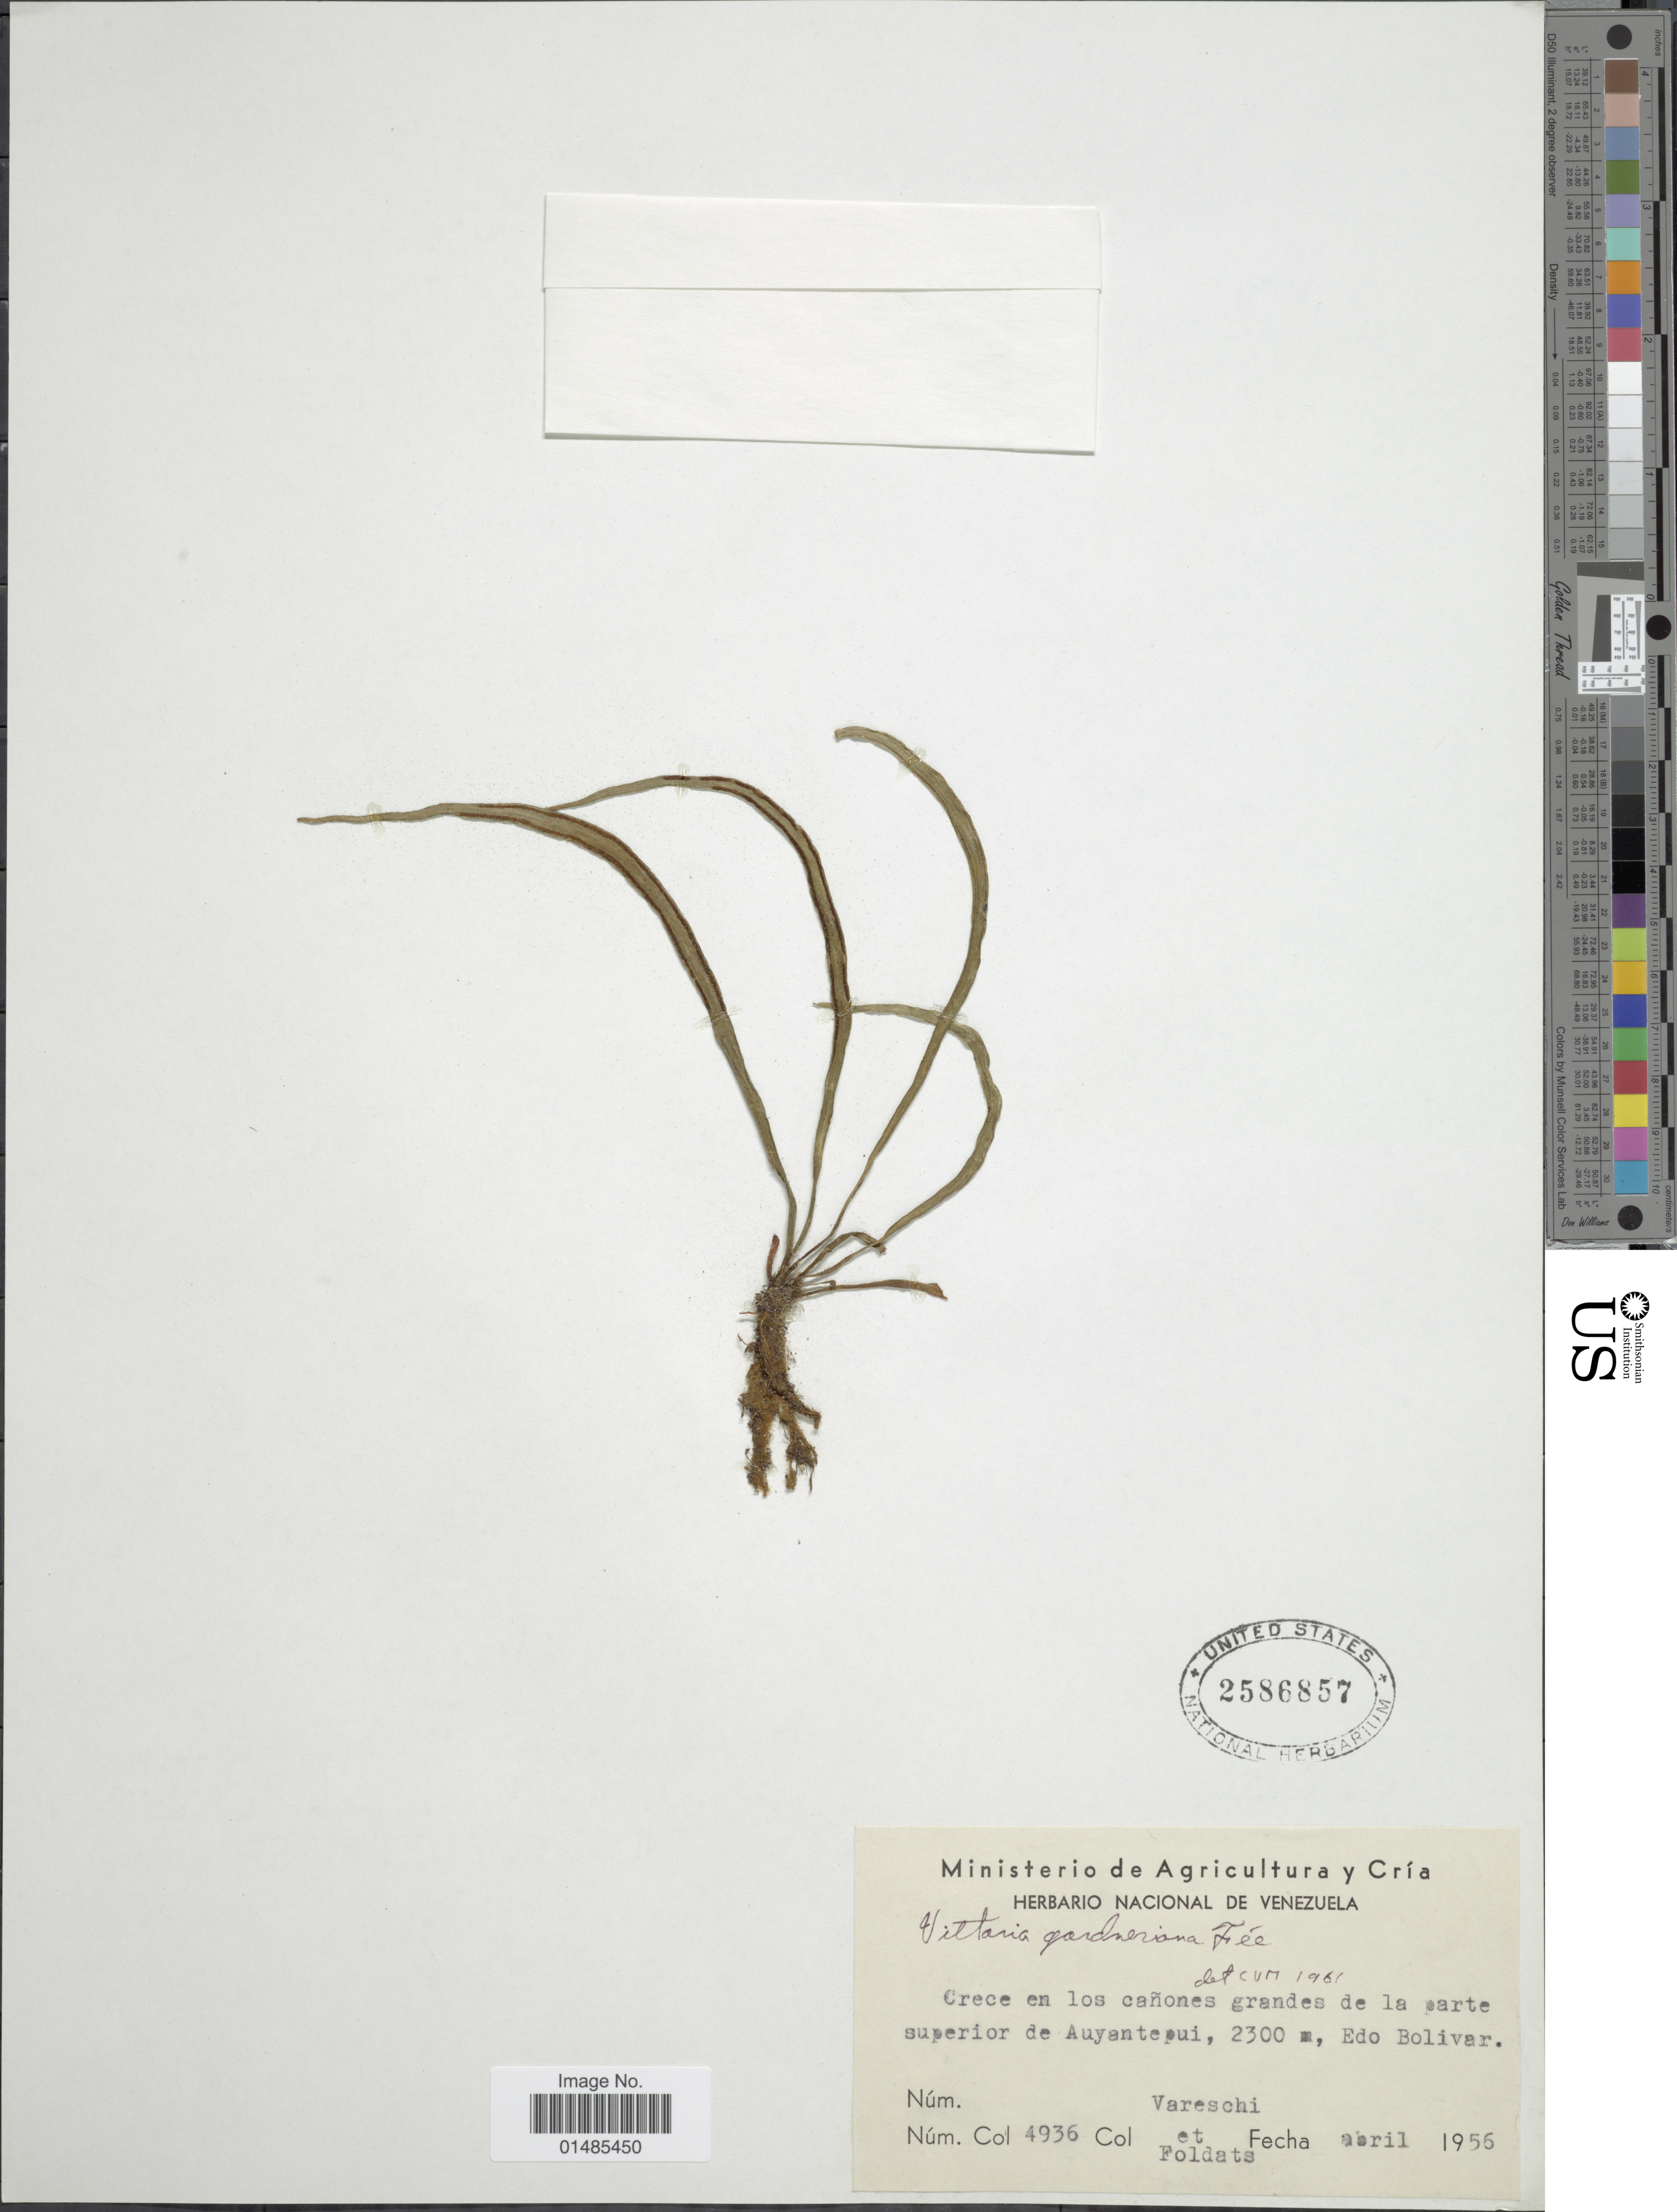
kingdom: Plantae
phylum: Tracheophyta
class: Polypodiopsida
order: Polypodiales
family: Pteridaceae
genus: Radiovittaria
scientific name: Radiovittaria gardneriana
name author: (Fée) E.H. Crane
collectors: -. Vareschi & Foldats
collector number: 4936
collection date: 1956-04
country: Venezuela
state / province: Bolivar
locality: Crece en los cañones grandes de la parte superior de Auyantepui.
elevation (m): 2300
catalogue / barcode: US 2586857